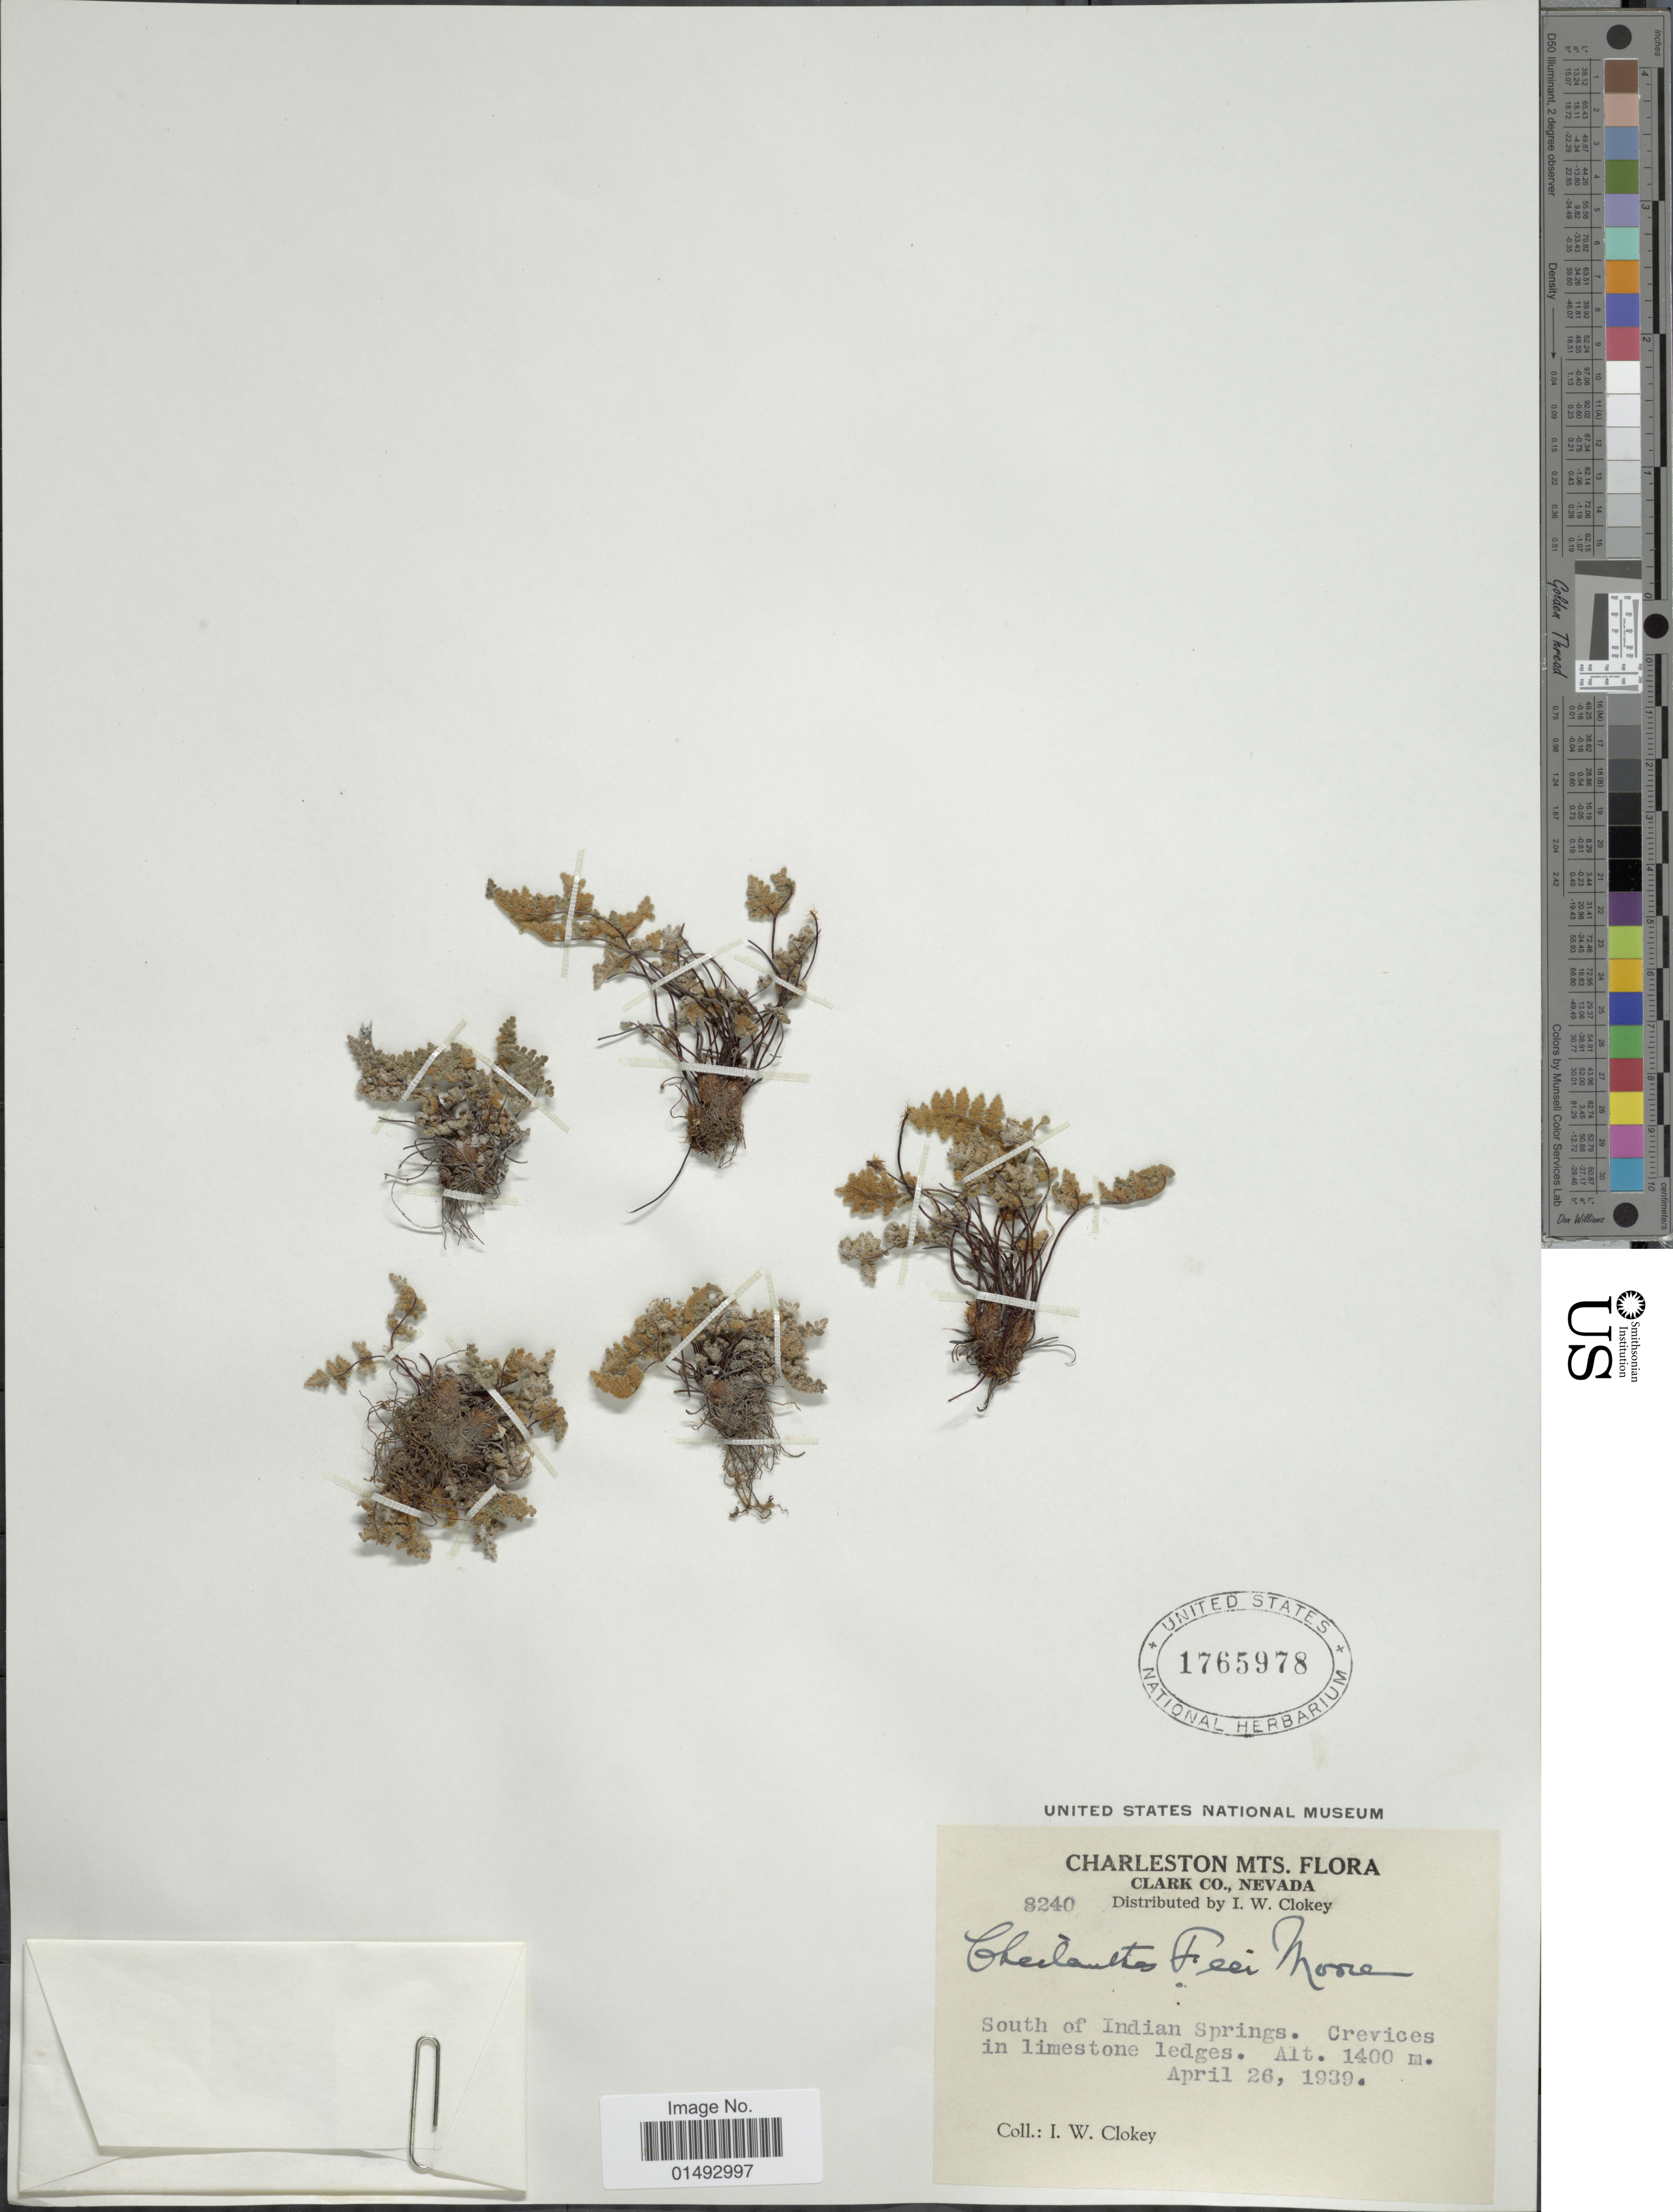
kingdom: Plantae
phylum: Tracheophyta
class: Polypodiopsida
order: Polypodiales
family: Pteridaceae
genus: Myriopteris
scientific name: Myriopteris gracilis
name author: Fée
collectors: I. W. Clokey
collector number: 8240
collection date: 1939-04-26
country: United States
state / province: Nevada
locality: Charleston Mts. Clark Co., South of Indian Springs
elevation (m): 1400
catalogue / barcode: US 1765978